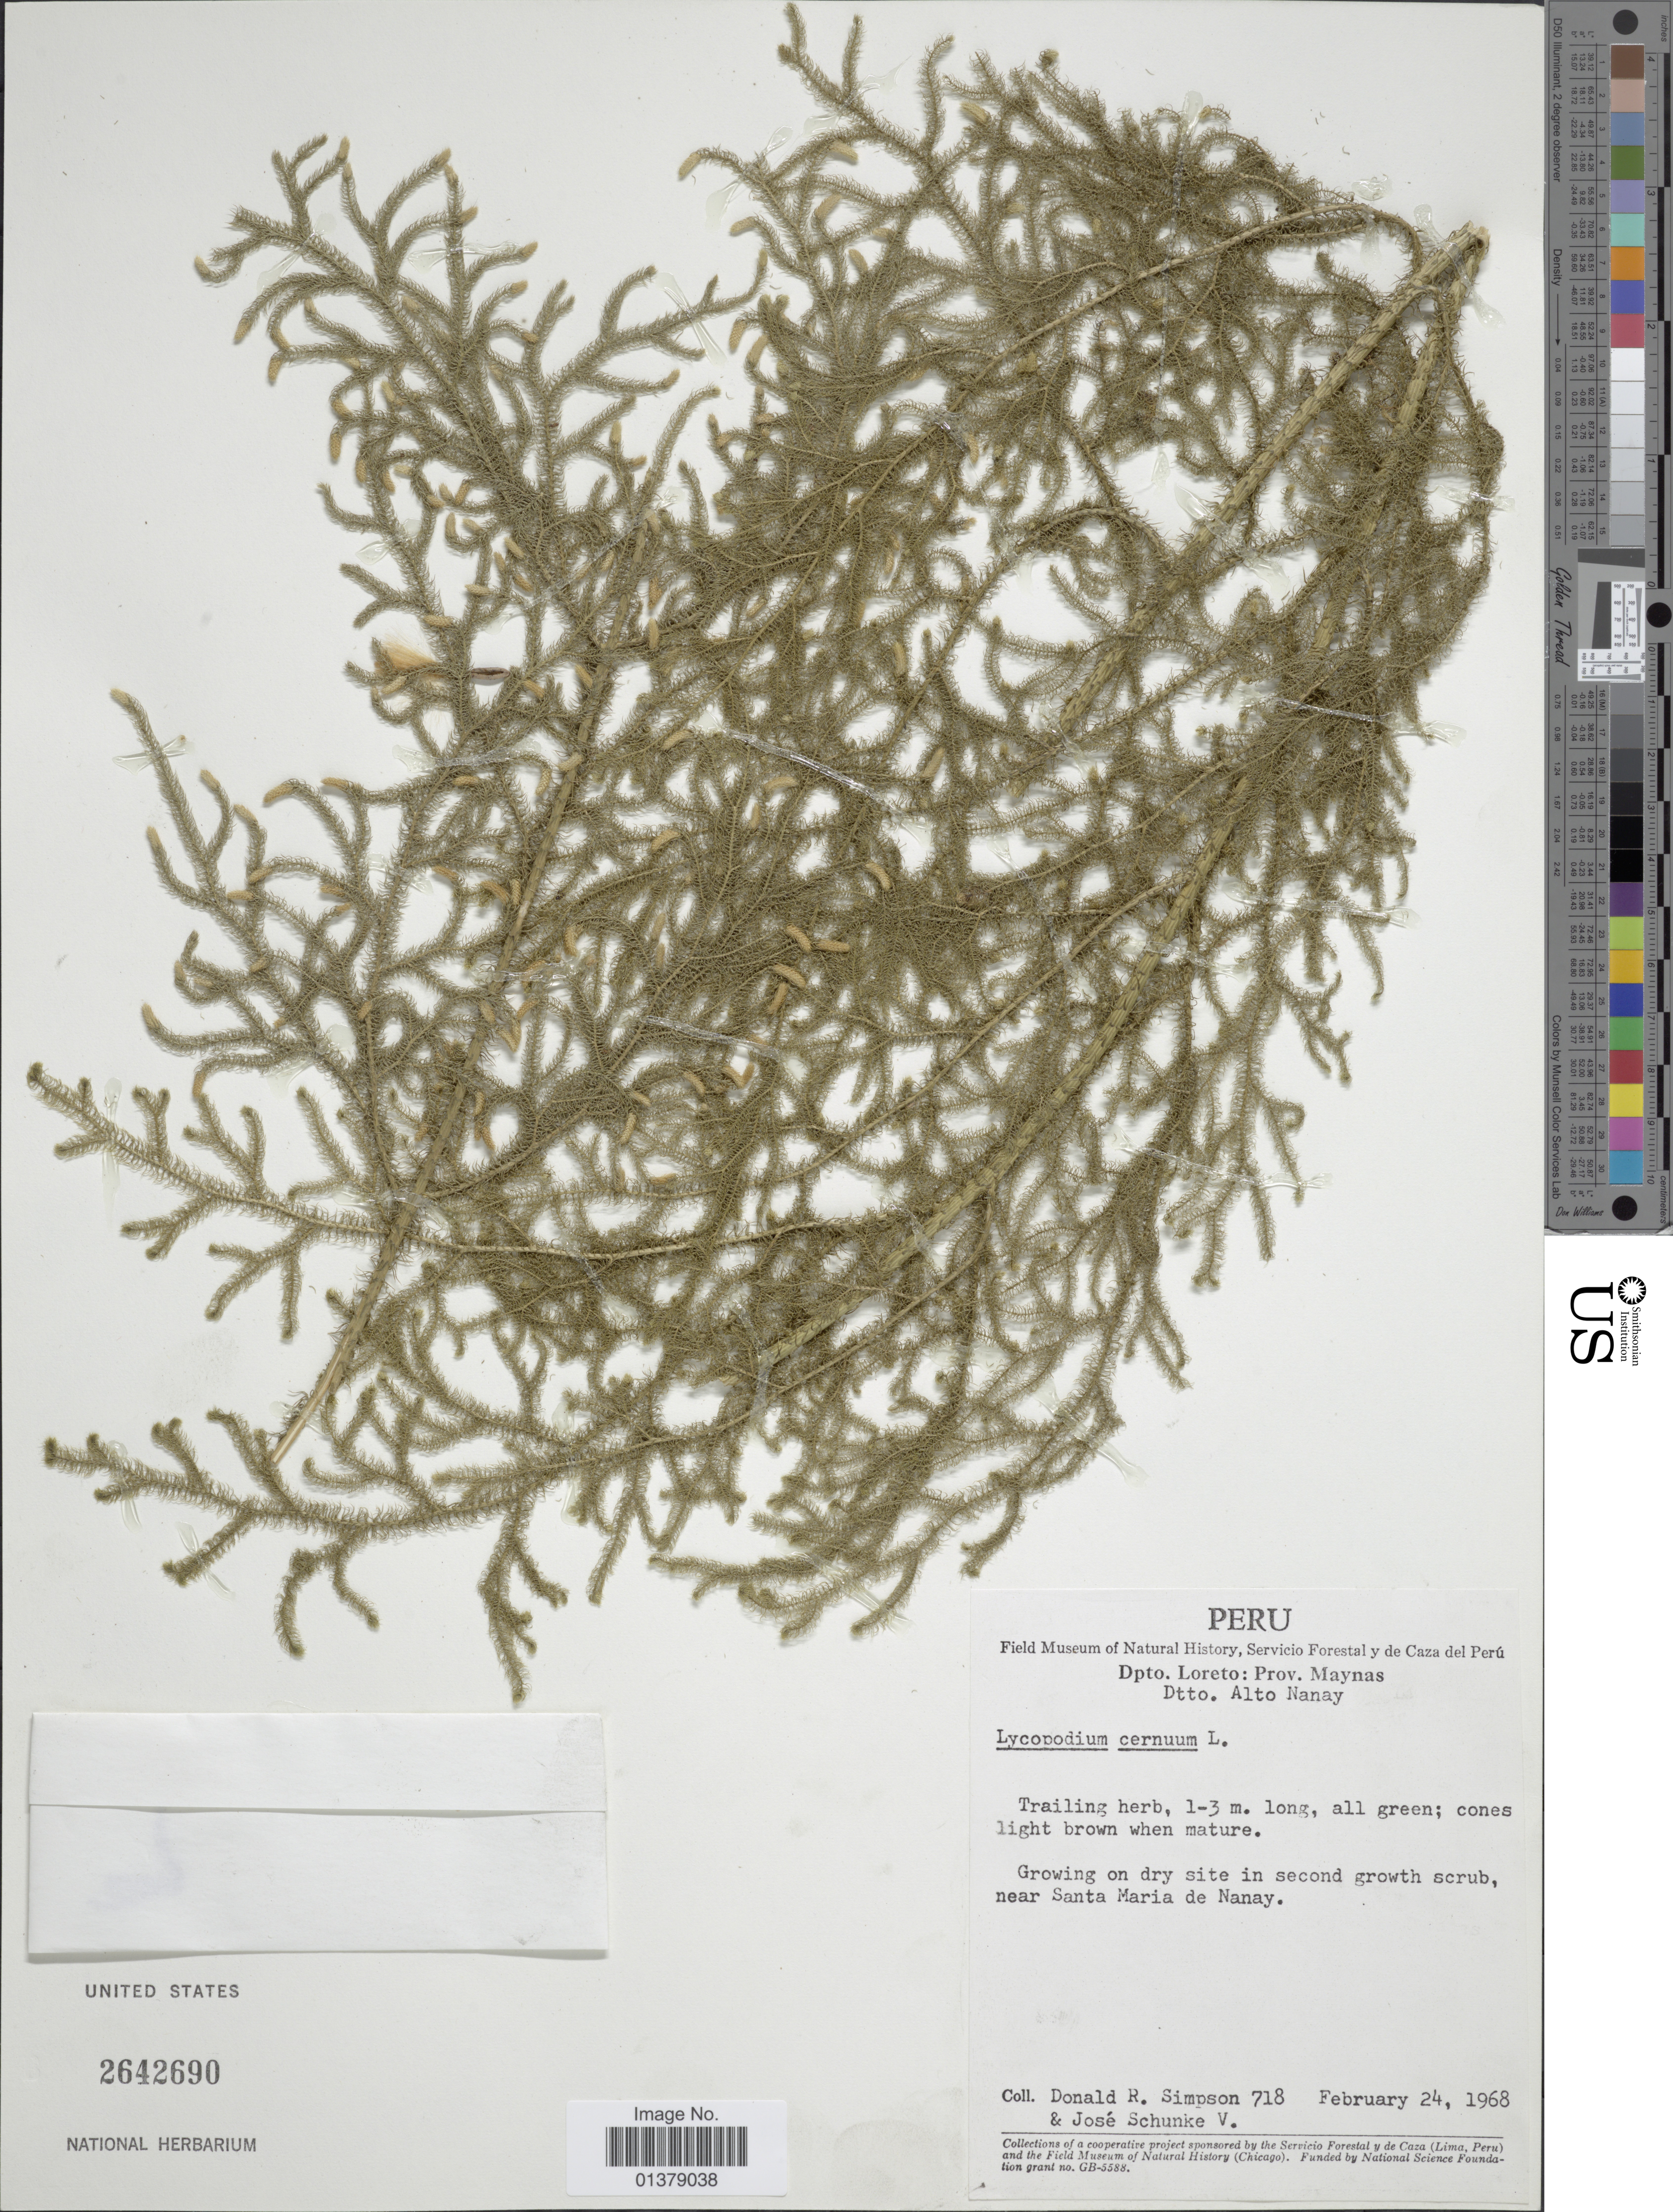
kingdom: Plantae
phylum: Tracheophyta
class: Lycopodiopsida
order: Lycopodiales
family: Lycopodiaceae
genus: Palhinhaea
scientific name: Palhinhaea cernua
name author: (L.) Vasc. & Franco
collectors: D. R. Simpson & J. Schunke Vigo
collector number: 718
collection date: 1968-02-24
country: Peru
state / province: Loreto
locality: Prov. Maynas, Dtto. Alto Nanay, Growing on dry site in second growth scrub, near Santa Maria de Nanay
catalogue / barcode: US 2642690